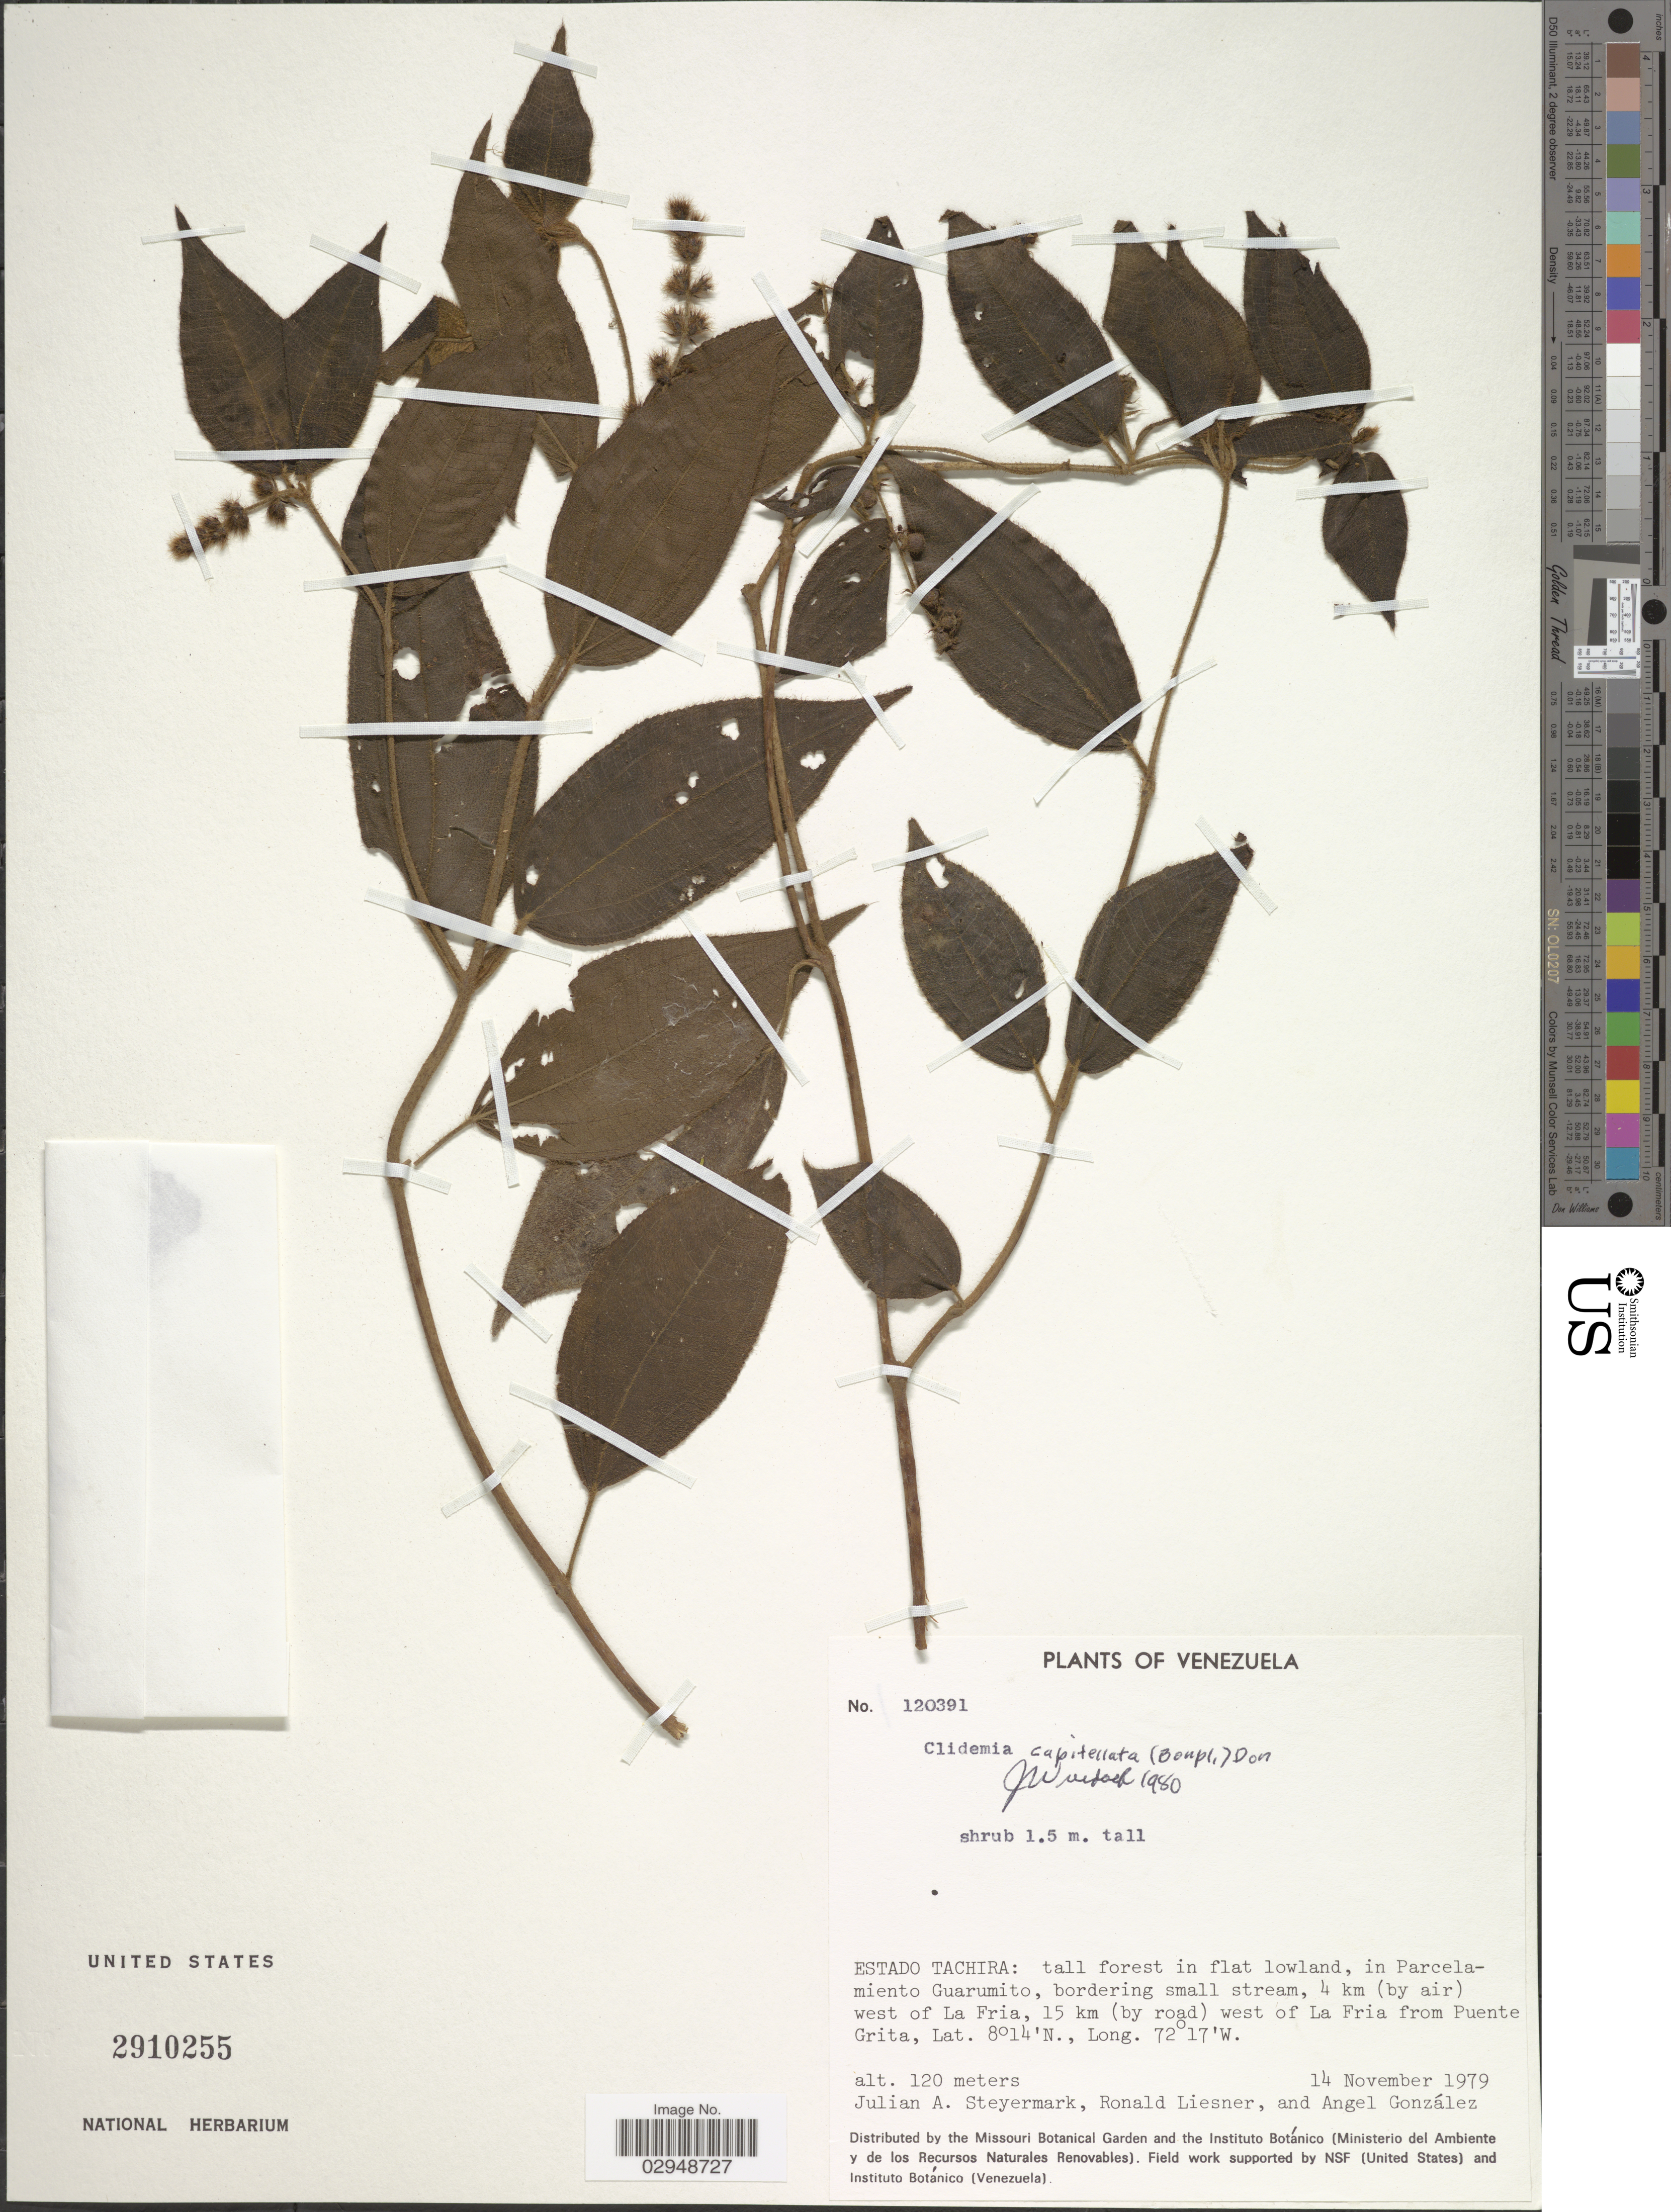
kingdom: Plantae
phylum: Tracheophyta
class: Magnoliopsida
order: Myrtales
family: Melastomataceae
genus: Clidemia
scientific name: Clidemia capitellata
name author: (Bonpl.) D. Don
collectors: J. Steyermark, R. L. Liesner & A. C. González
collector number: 120391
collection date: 1979-11-14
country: Venezuela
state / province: Tachira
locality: Estado Tachira: tall forest in flat lowland, in Parcelamiento Guarumito, bordering small stream, 4 km (by air) west of La Fria, 15 km (by road) west of La Fria from Puente Grita.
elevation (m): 120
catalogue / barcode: US 2910255